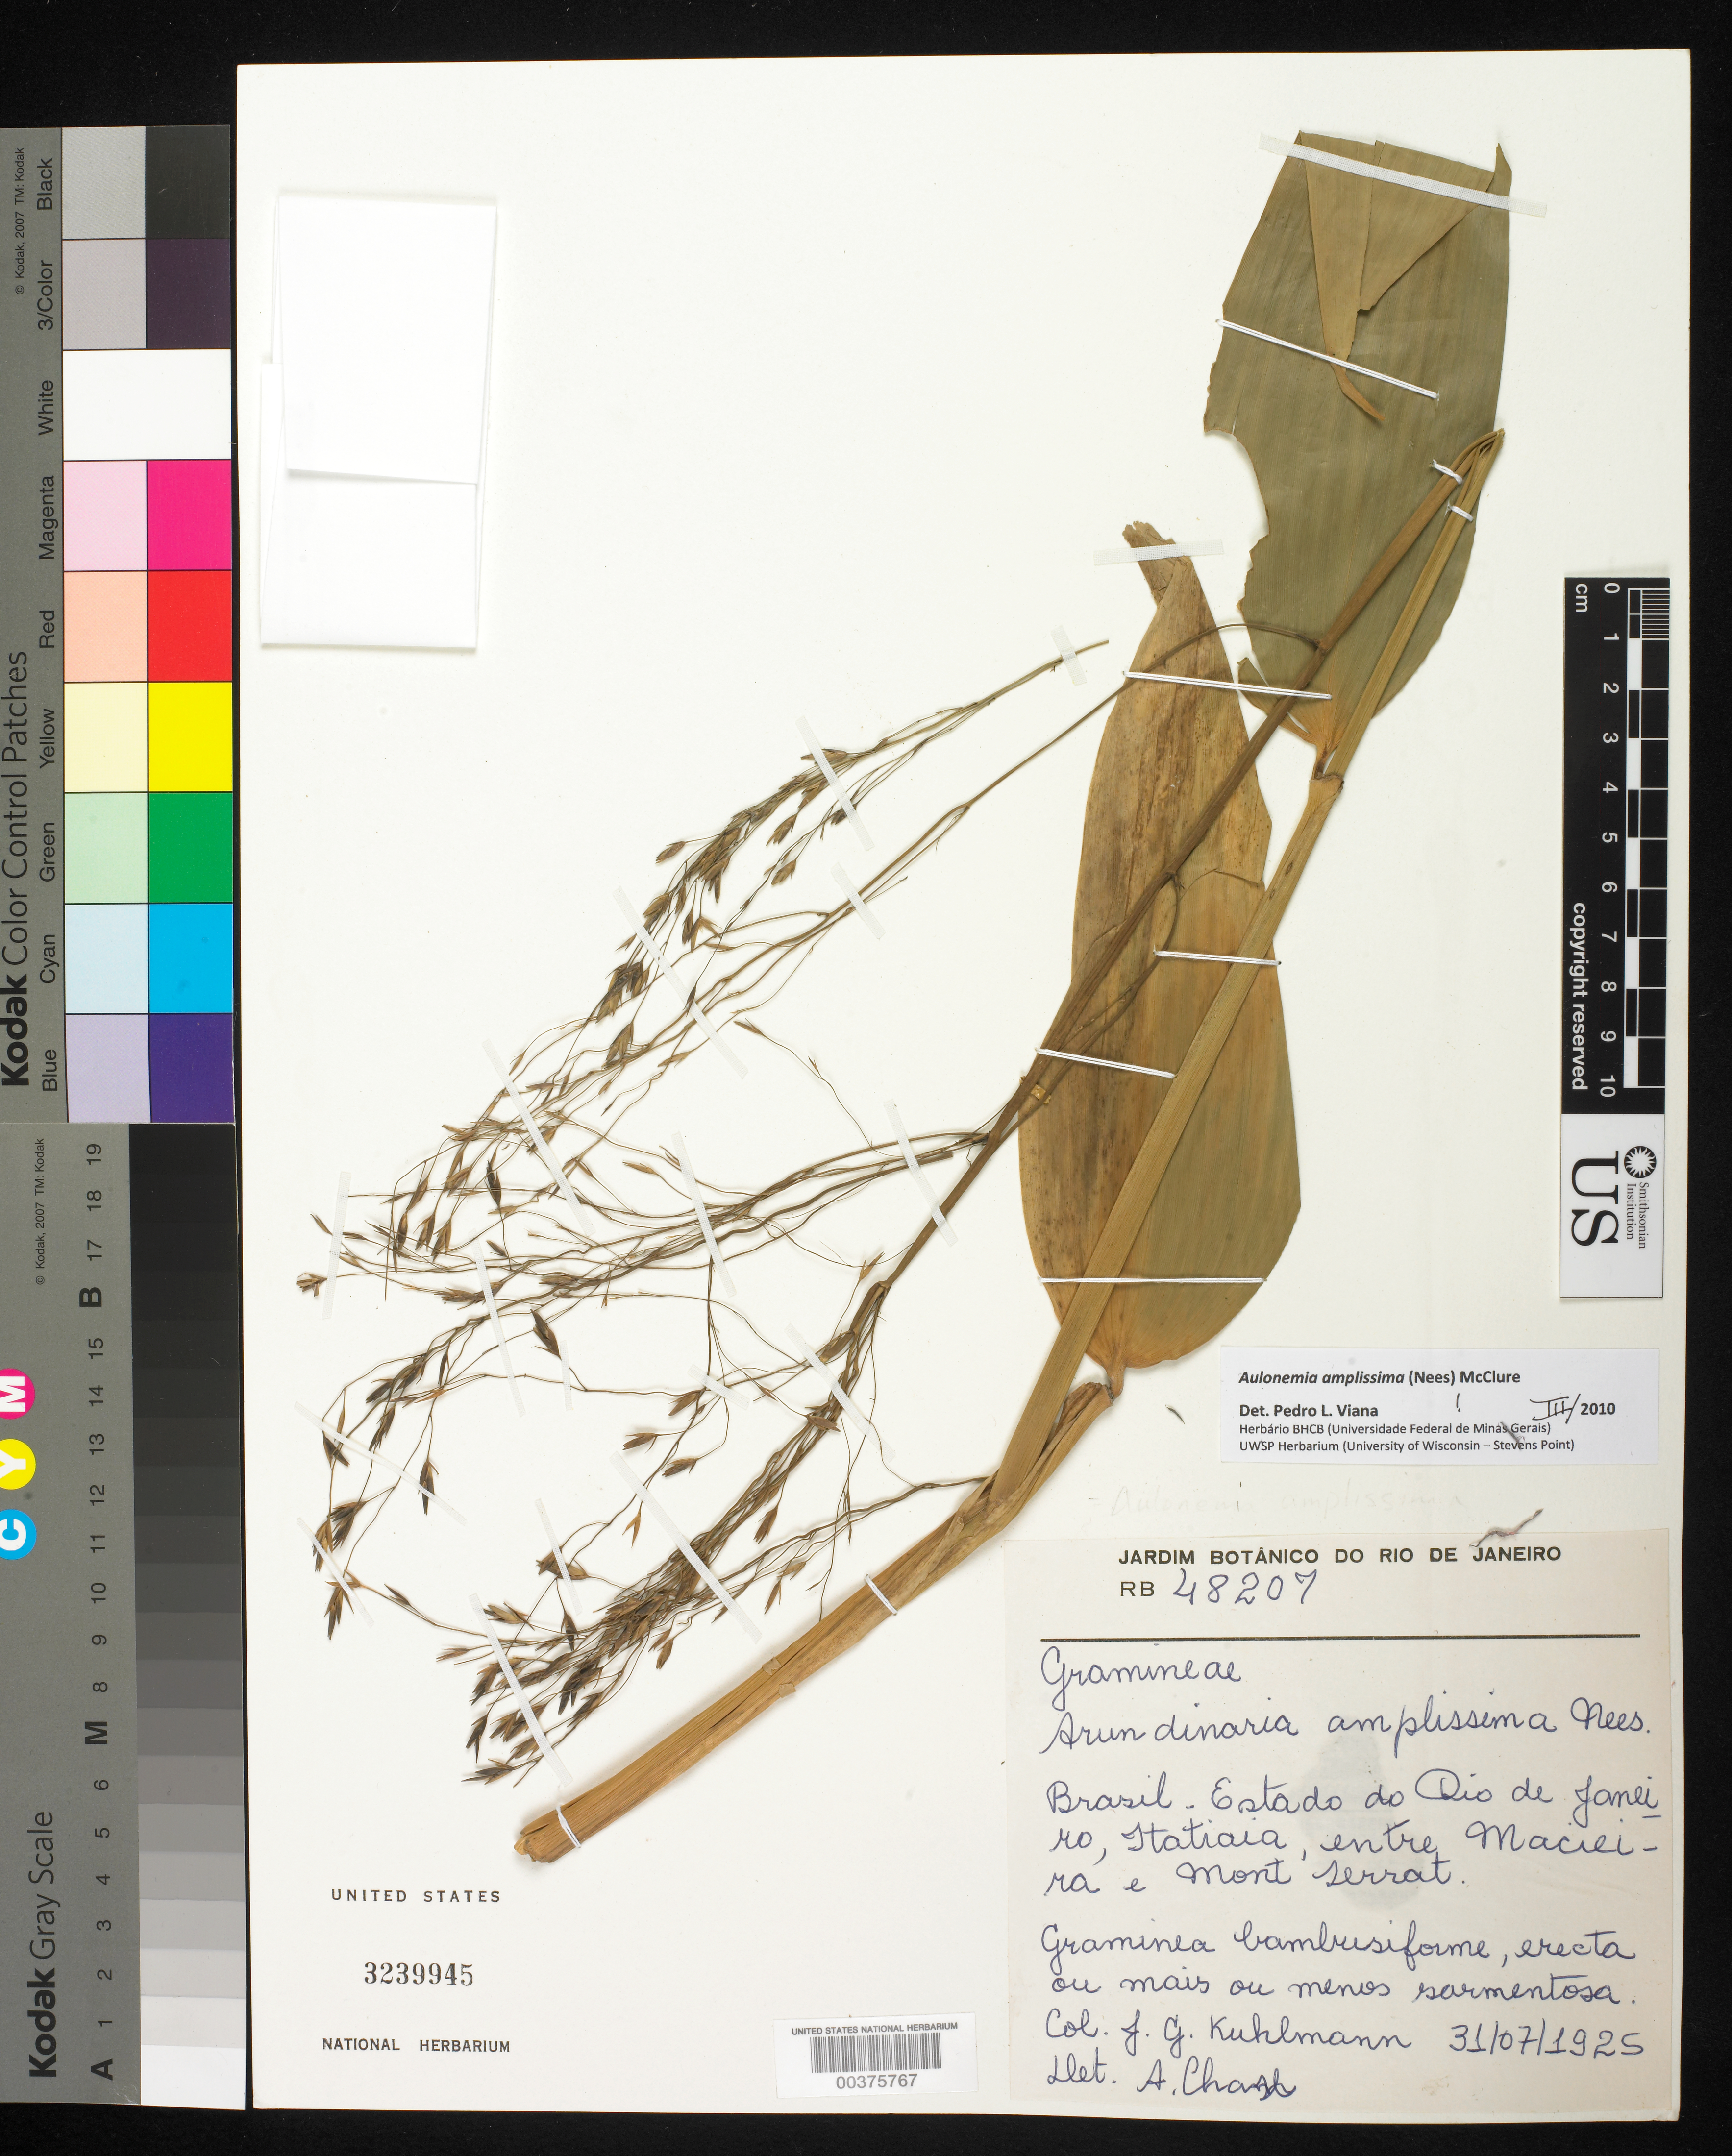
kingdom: Plantae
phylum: Tracheophyta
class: Liliopsida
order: Poales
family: Poaceae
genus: Aulonemia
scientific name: Aulonemia amplissima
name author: (Nees) McClure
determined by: Viana, P. L.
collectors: J. G. Kuhlmann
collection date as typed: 31 Jul 1925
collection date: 1925-07-31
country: Brazil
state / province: Rio de Janeiro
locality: Itatiaia, entre macieira e mont serrat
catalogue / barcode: US 3239945